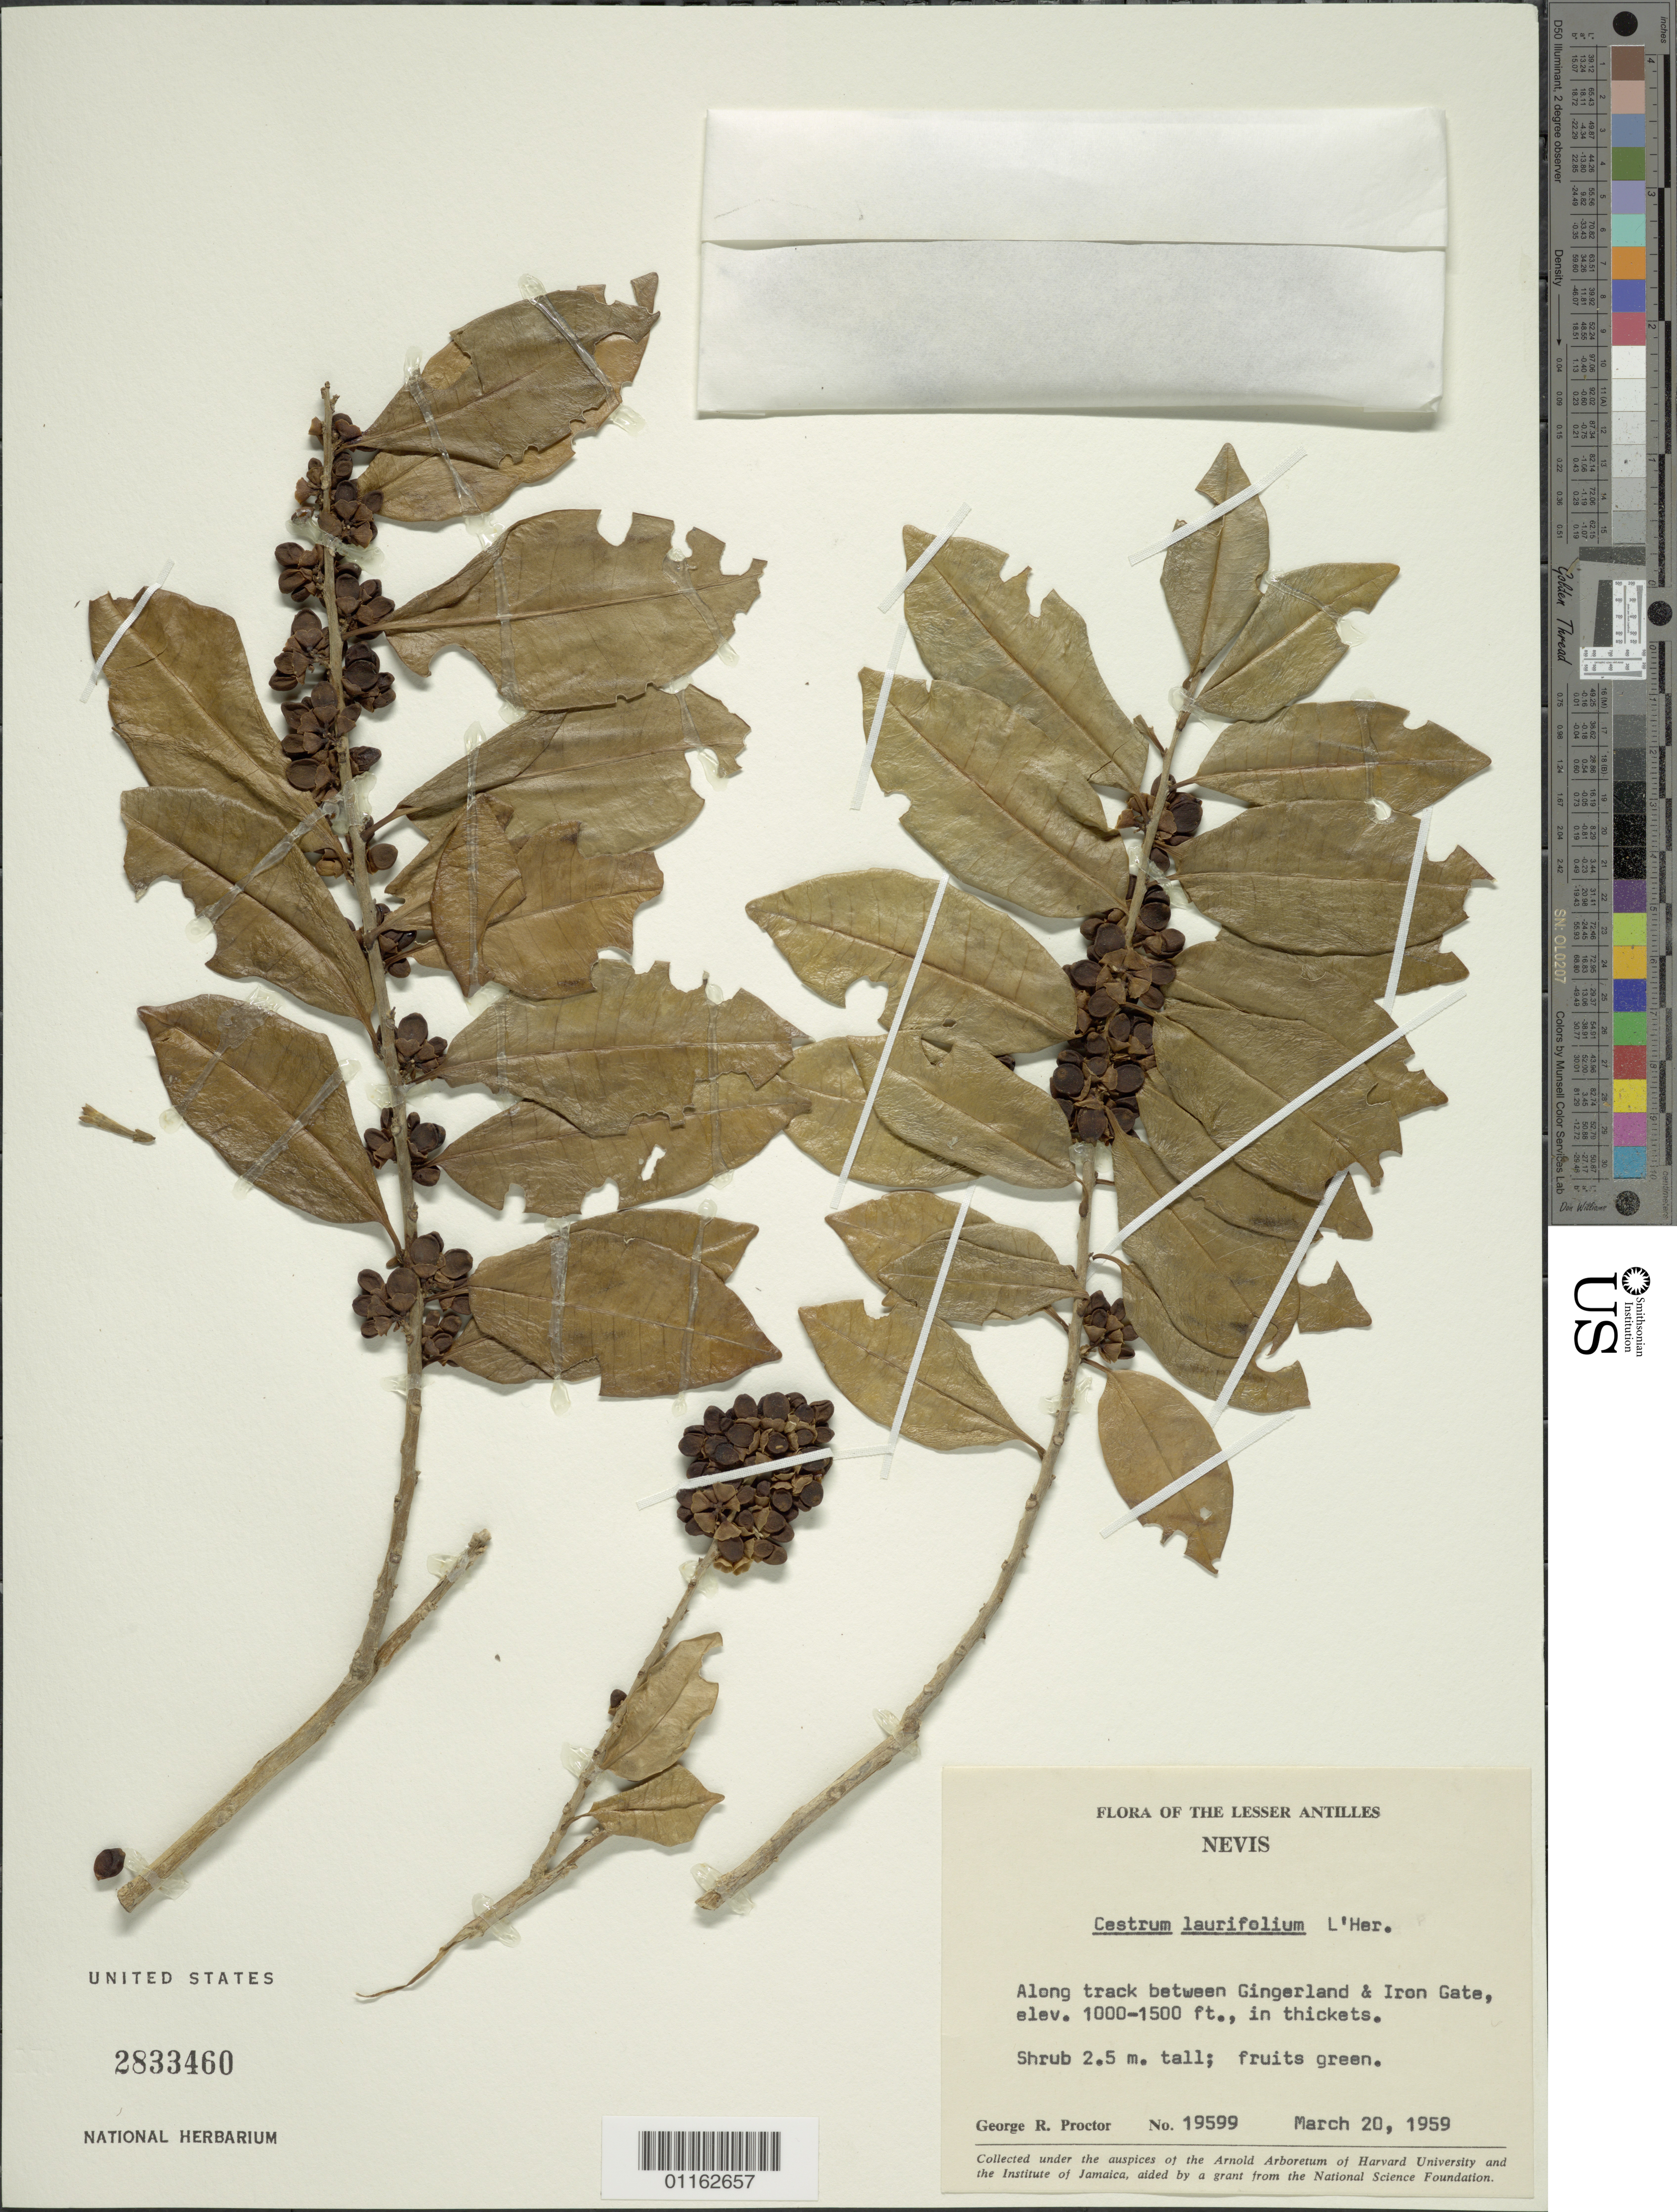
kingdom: Plantae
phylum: Tracheophyta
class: Magnoliopsida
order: Solanales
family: Solanaceae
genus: Cestrum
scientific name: Cestrum laurifolium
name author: L'Hér.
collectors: G. R. Proctor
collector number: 19599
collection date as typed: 20 Mar 1959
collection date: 1959-03-20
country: St. Christopher-Nevis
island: Nevis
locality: Along track between Gingerland and Iron Gate in thickets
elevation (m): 305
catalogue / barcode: US 2833460